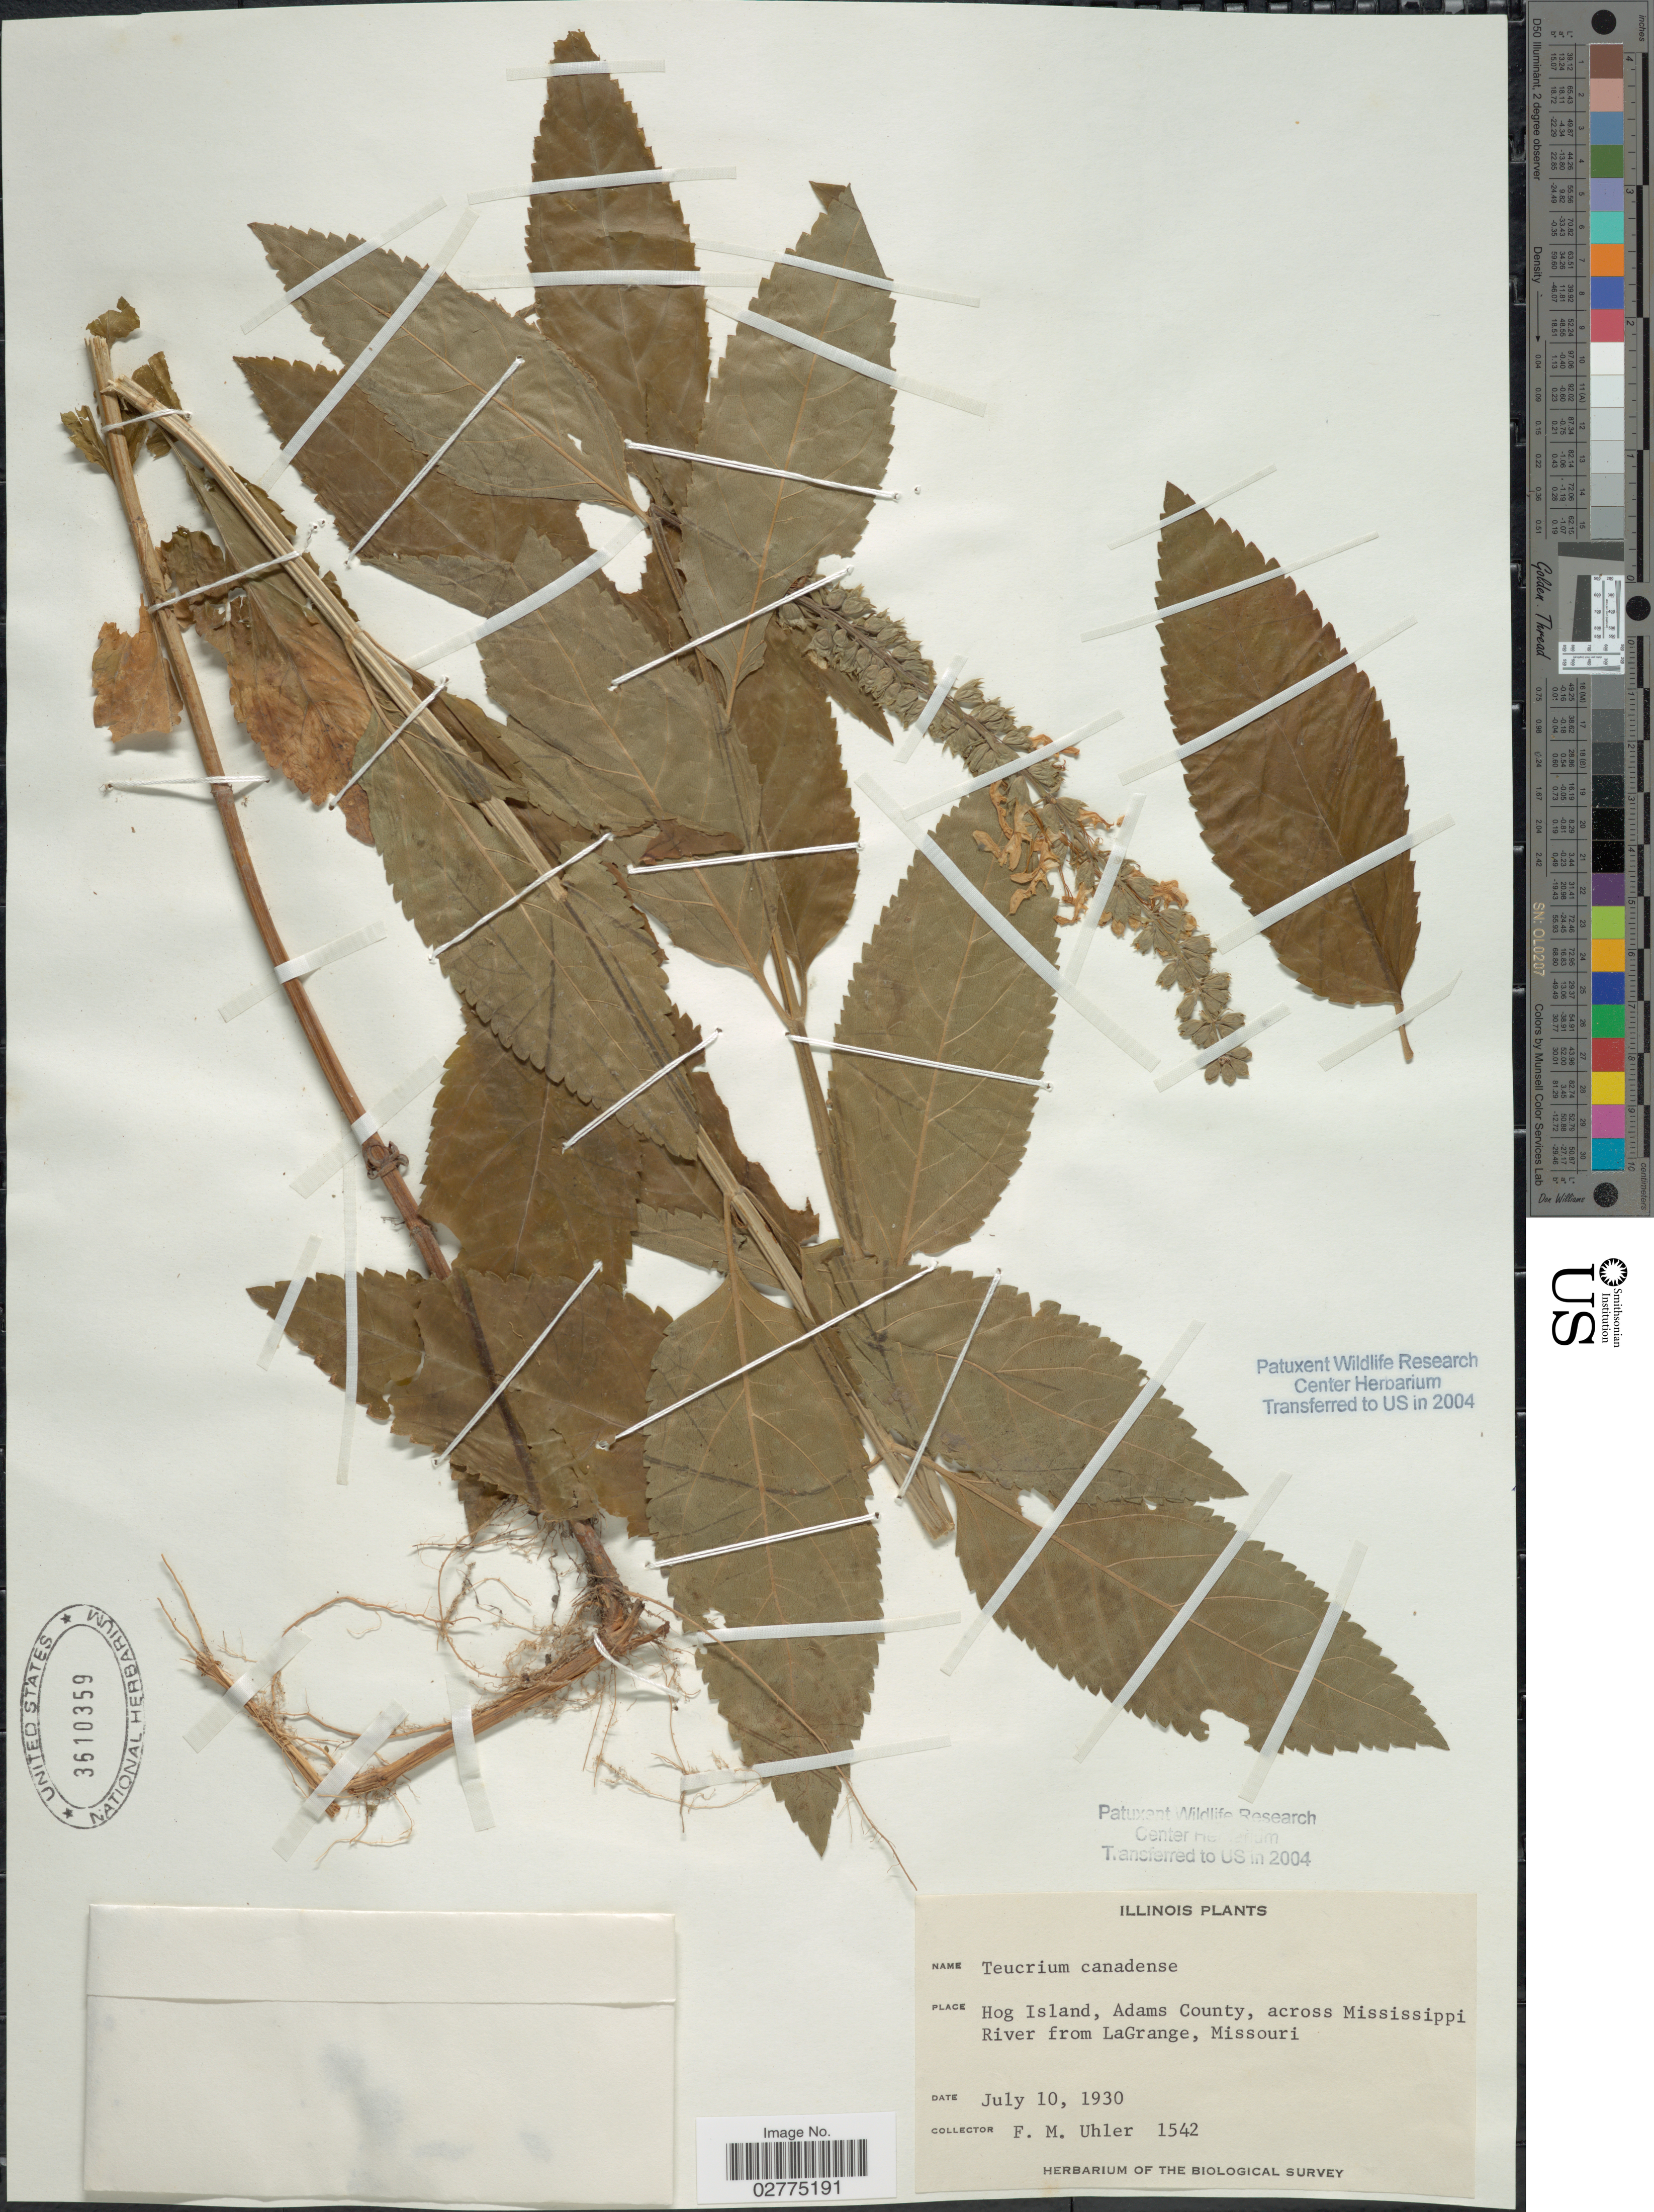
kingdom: Plantae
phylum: Tracheophyta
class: Magnoliopsida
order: Lamiales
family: Lamiaceae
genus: Teucrium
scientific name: Teucrium canadense var. occidentale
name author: (A. Gray) E. M. McClint. & Epling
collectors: F. M. Uhler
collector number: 1542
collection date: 1930-07-10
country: United States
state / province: Missouri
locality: Hog Island, Adams County, across Mississippi River from LaGrange, Missouri.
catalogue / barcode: US 3610359